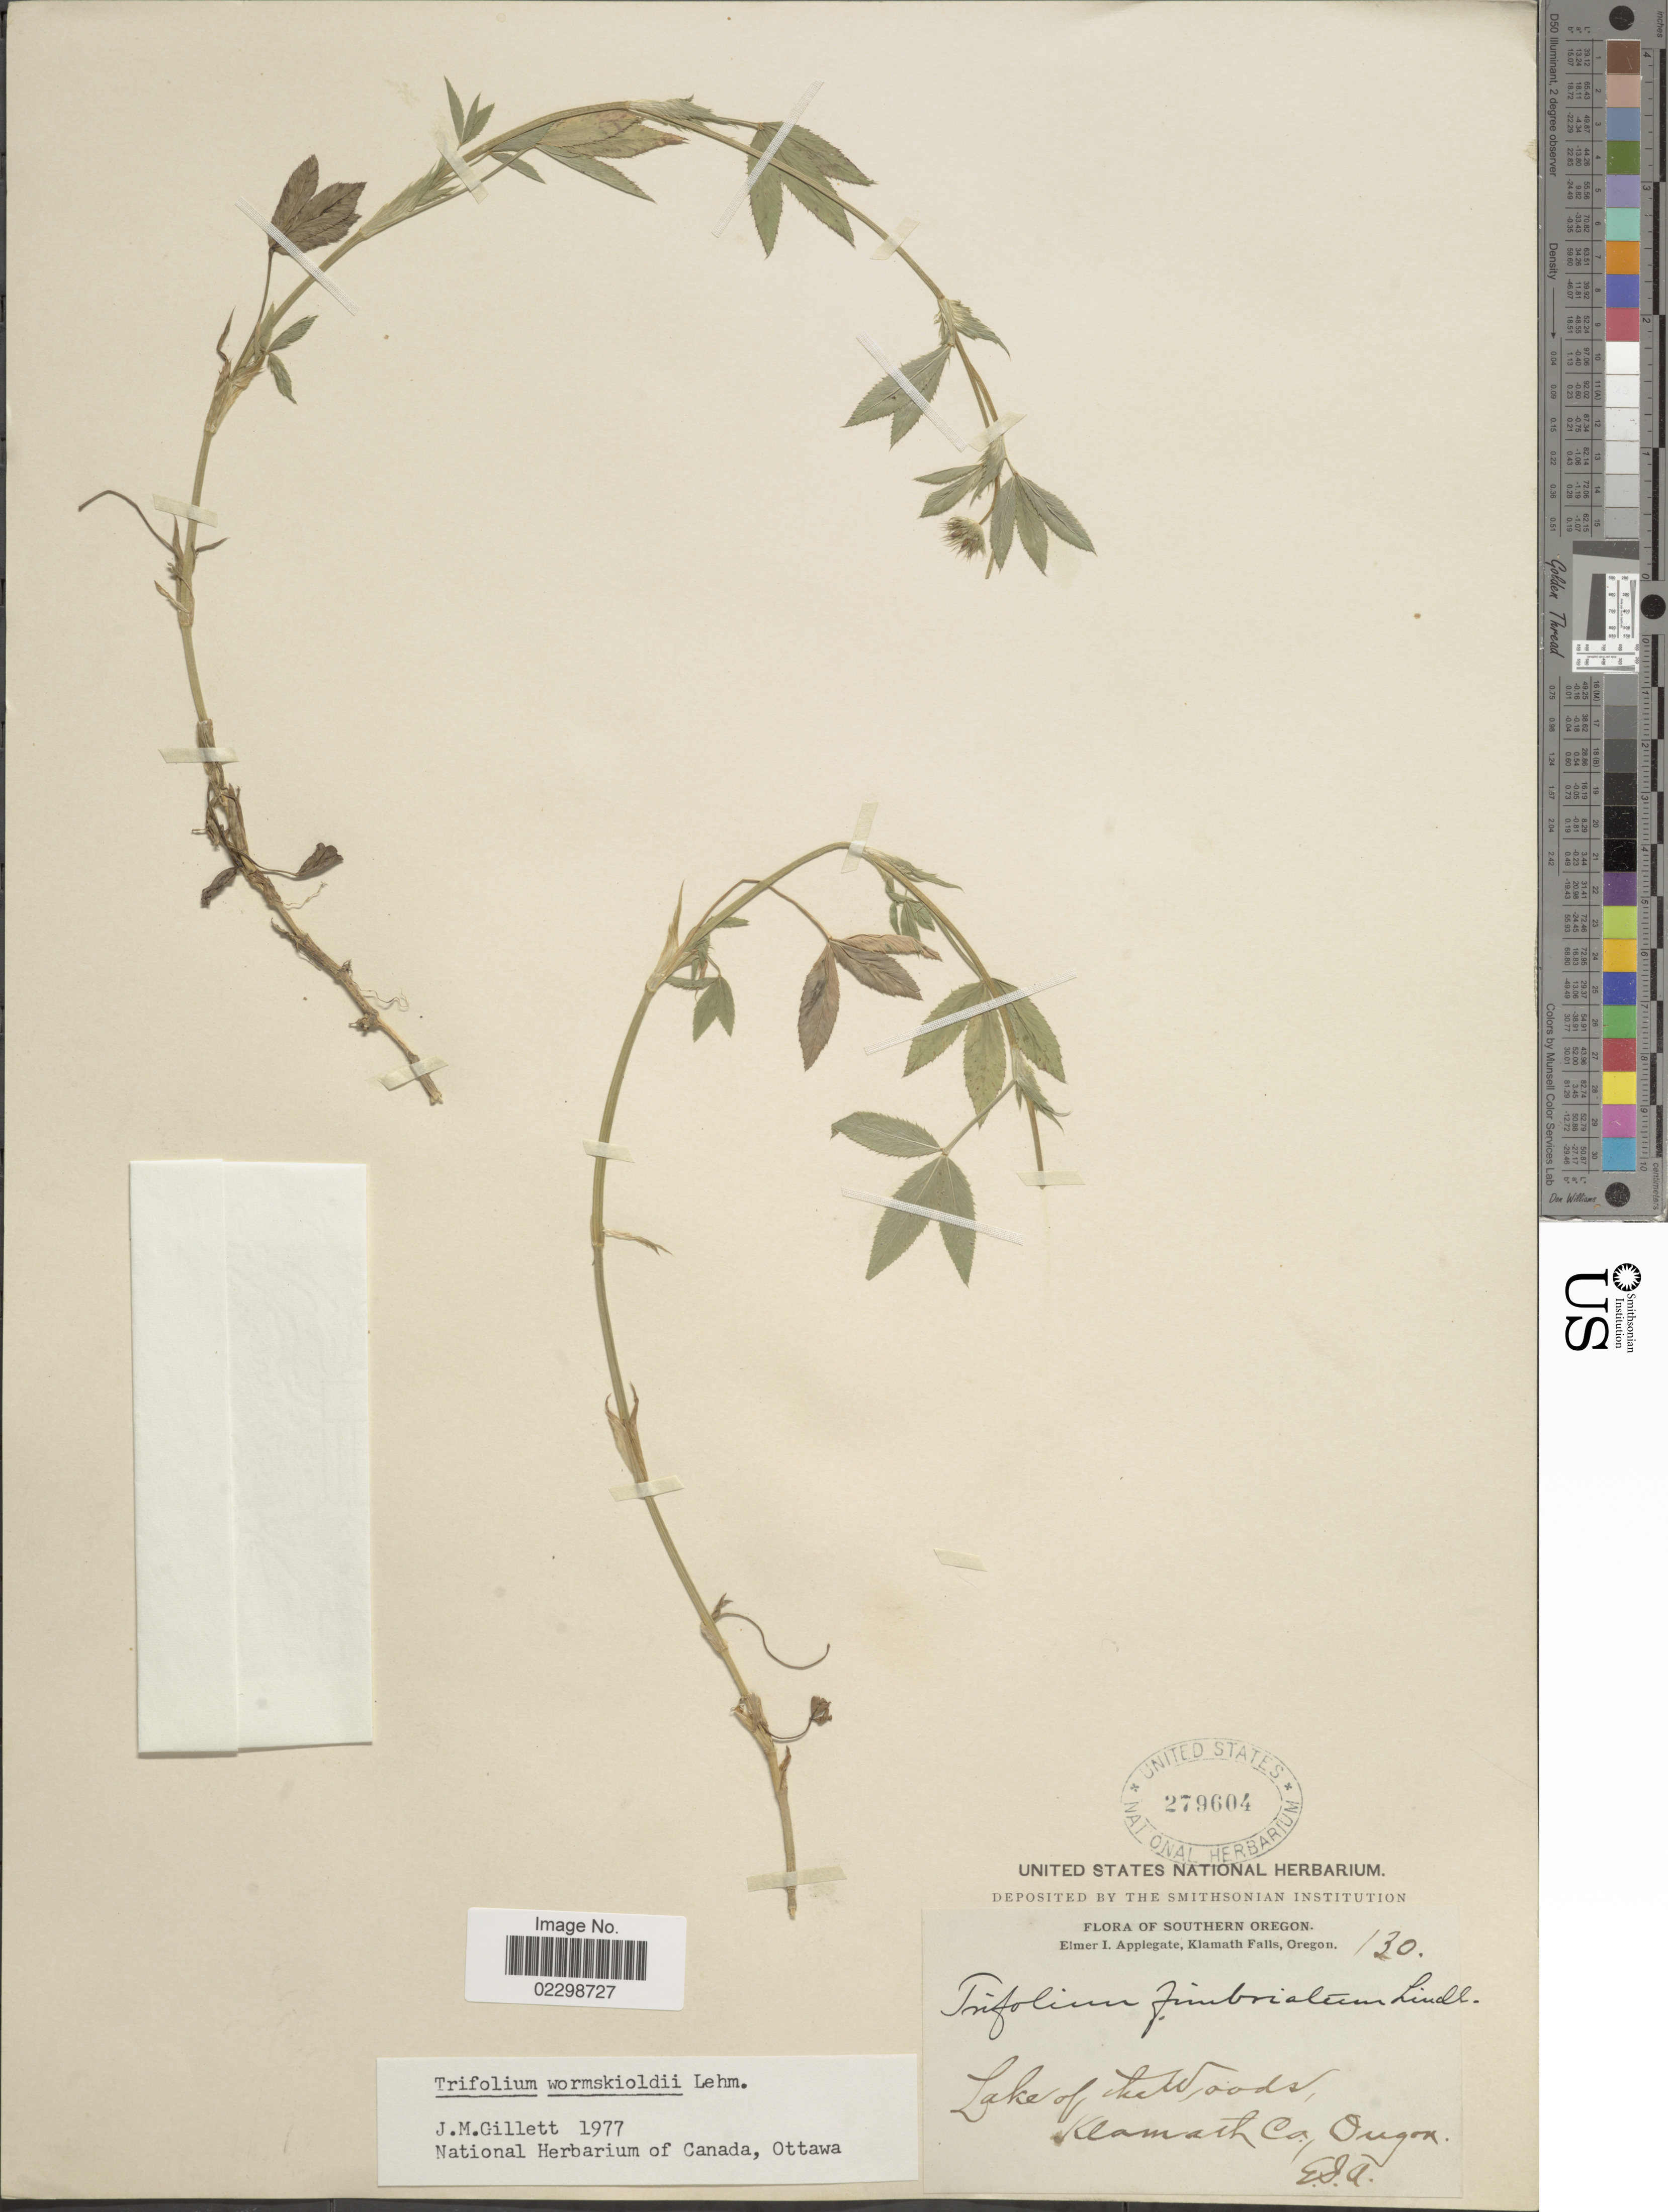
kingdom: Plantae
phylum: Tracheophyta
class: Magnoliopsida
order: Fabales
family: Fabaceae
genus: Trifolium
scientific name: Trifolium wormskioldii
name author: Lehm.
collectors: E. I. Applegate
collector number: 130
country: United States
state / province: Oregon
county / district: Klamath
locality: Southern Oregon, Klamath Falls, Klamath Co.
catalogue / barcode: US 279604